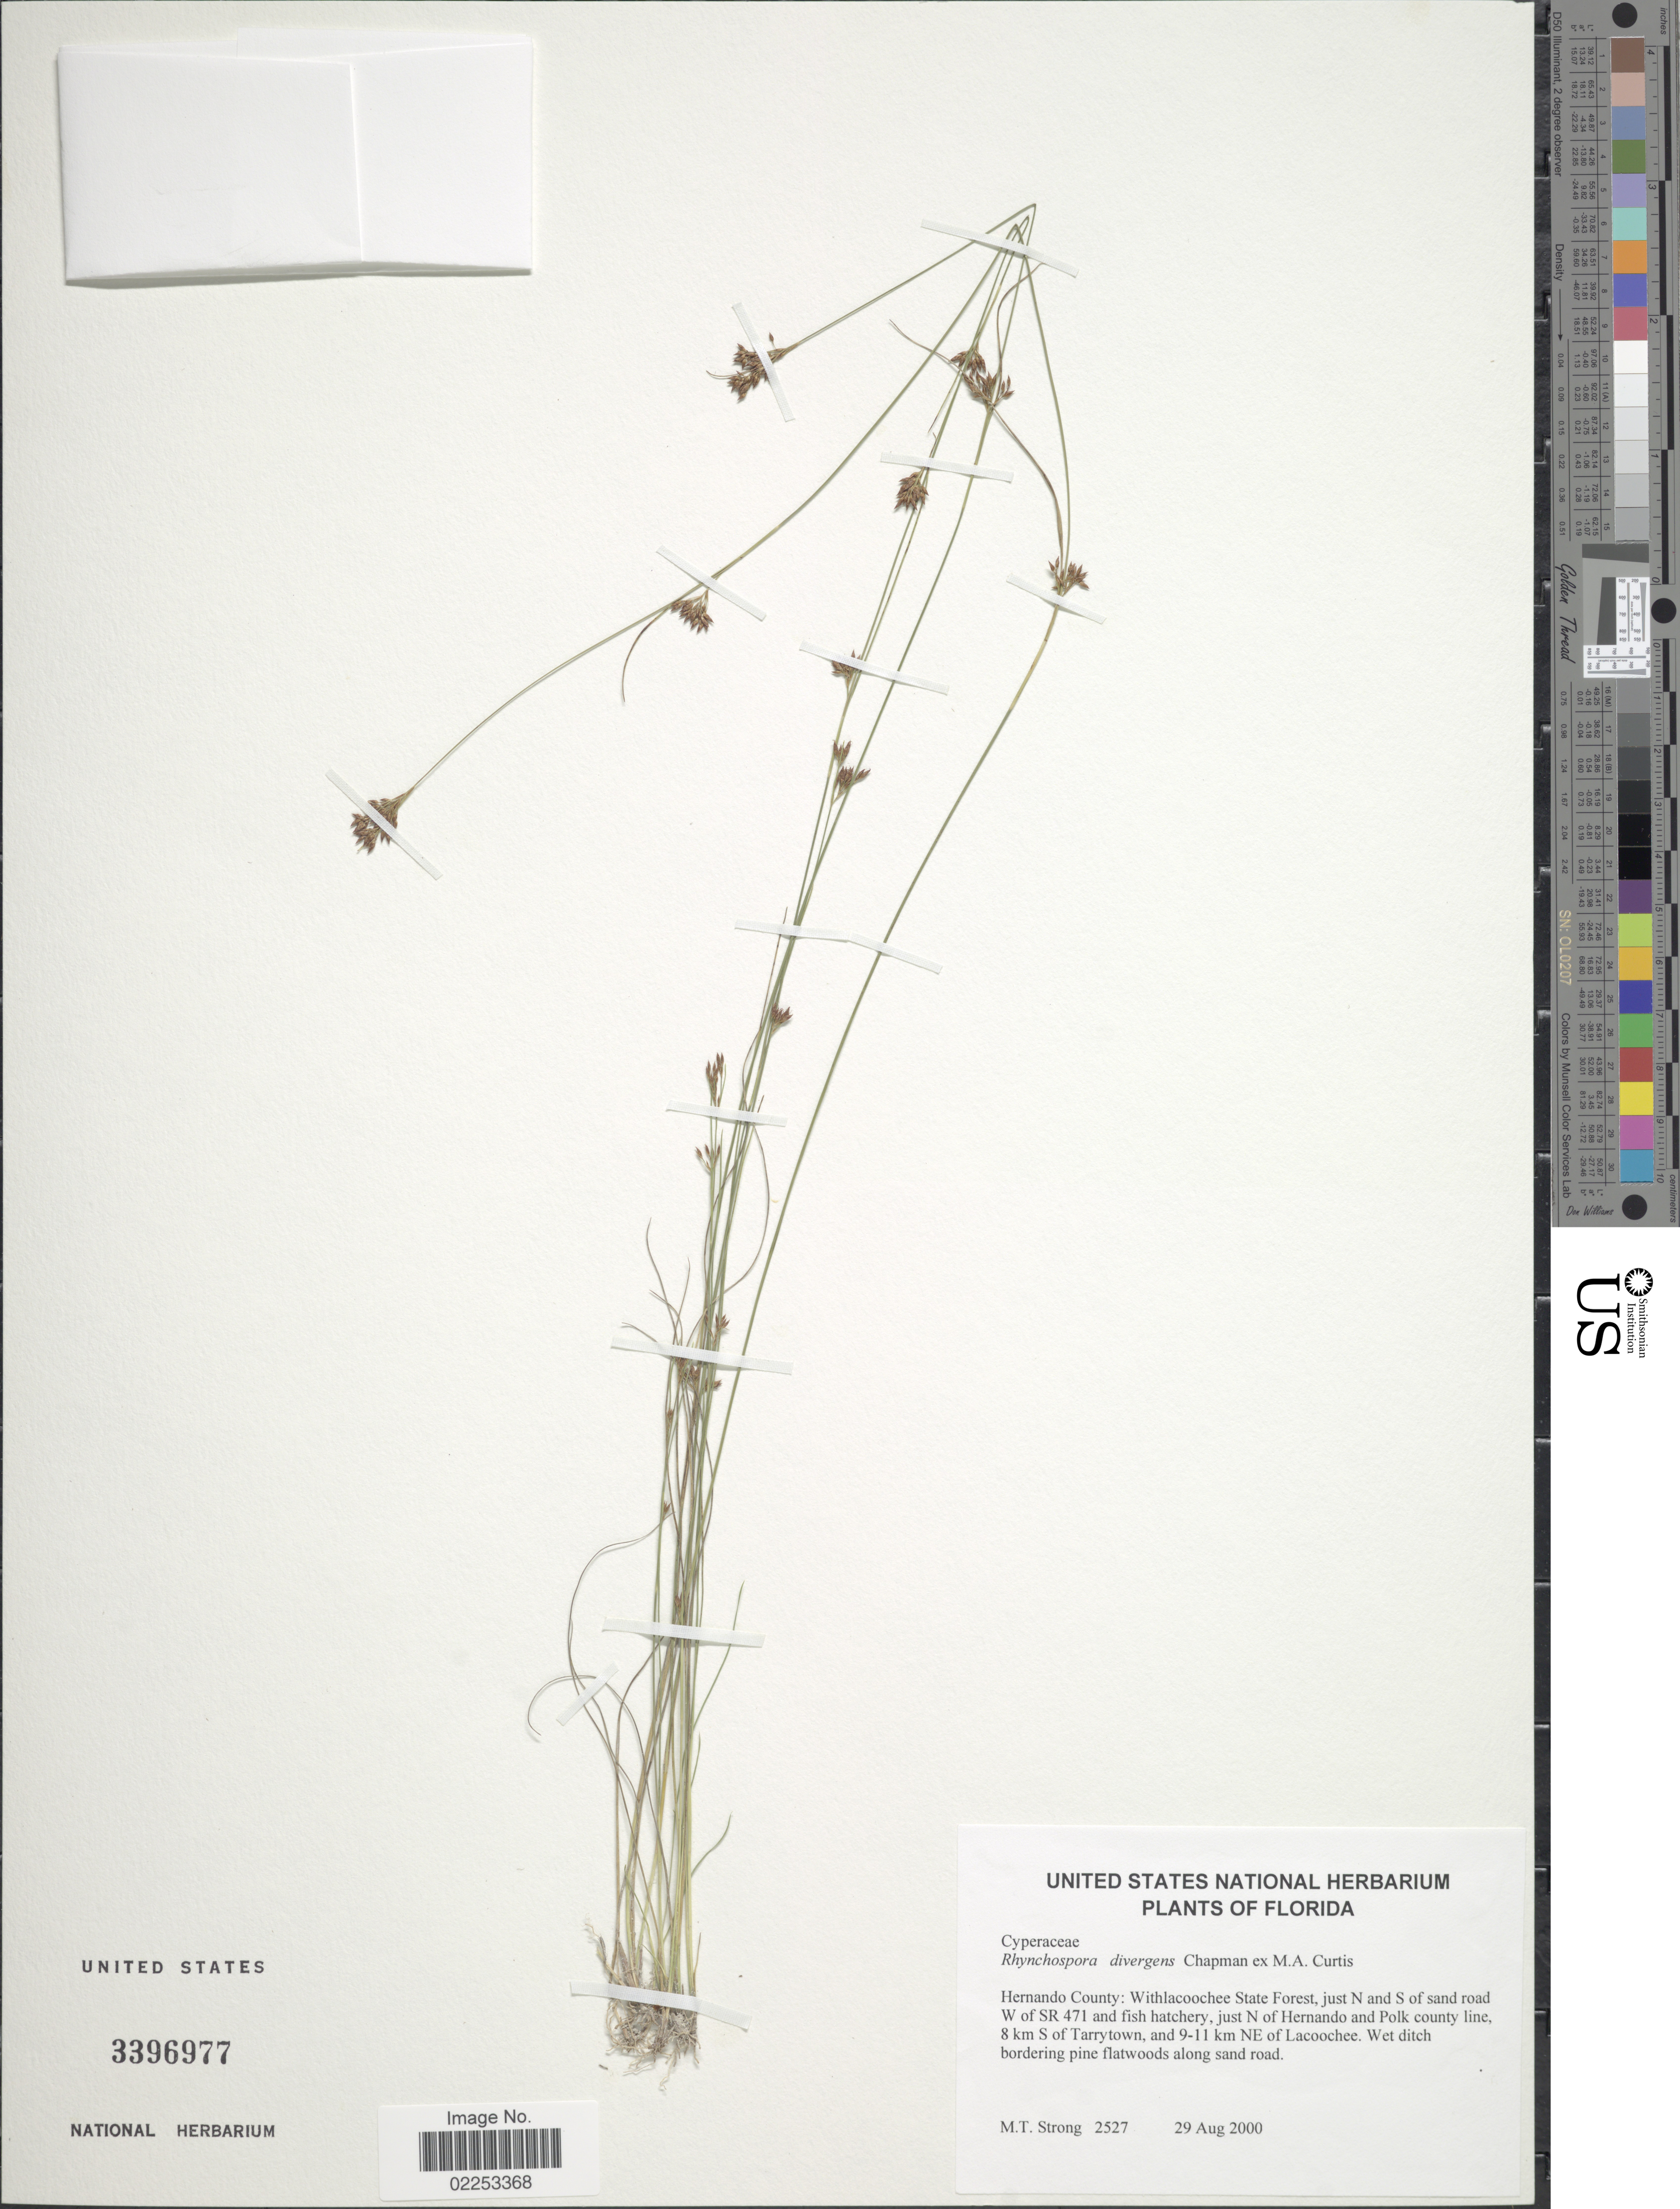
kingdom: Plantae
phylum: Tracheophyta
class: Liliopsida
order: Poales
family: Cyperaceae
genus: Rhynchospora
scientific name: Rhynchospora divergens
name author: Chapm. ex M.A. Curtis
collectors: M. T. Strong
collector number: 2527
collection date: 2000-08-29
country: United States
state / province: Florida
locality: Hernando County: Withlacoochee State Forest, just N and S of sand road W of SR 471 and fish hatchery, just N of Hernando and Polk county line, 8 km S of Tarrytown, and 9-11 km NE of Lacoochee. Wet ditch bordering pine flatwoods along sand road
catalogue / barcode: US 3396977